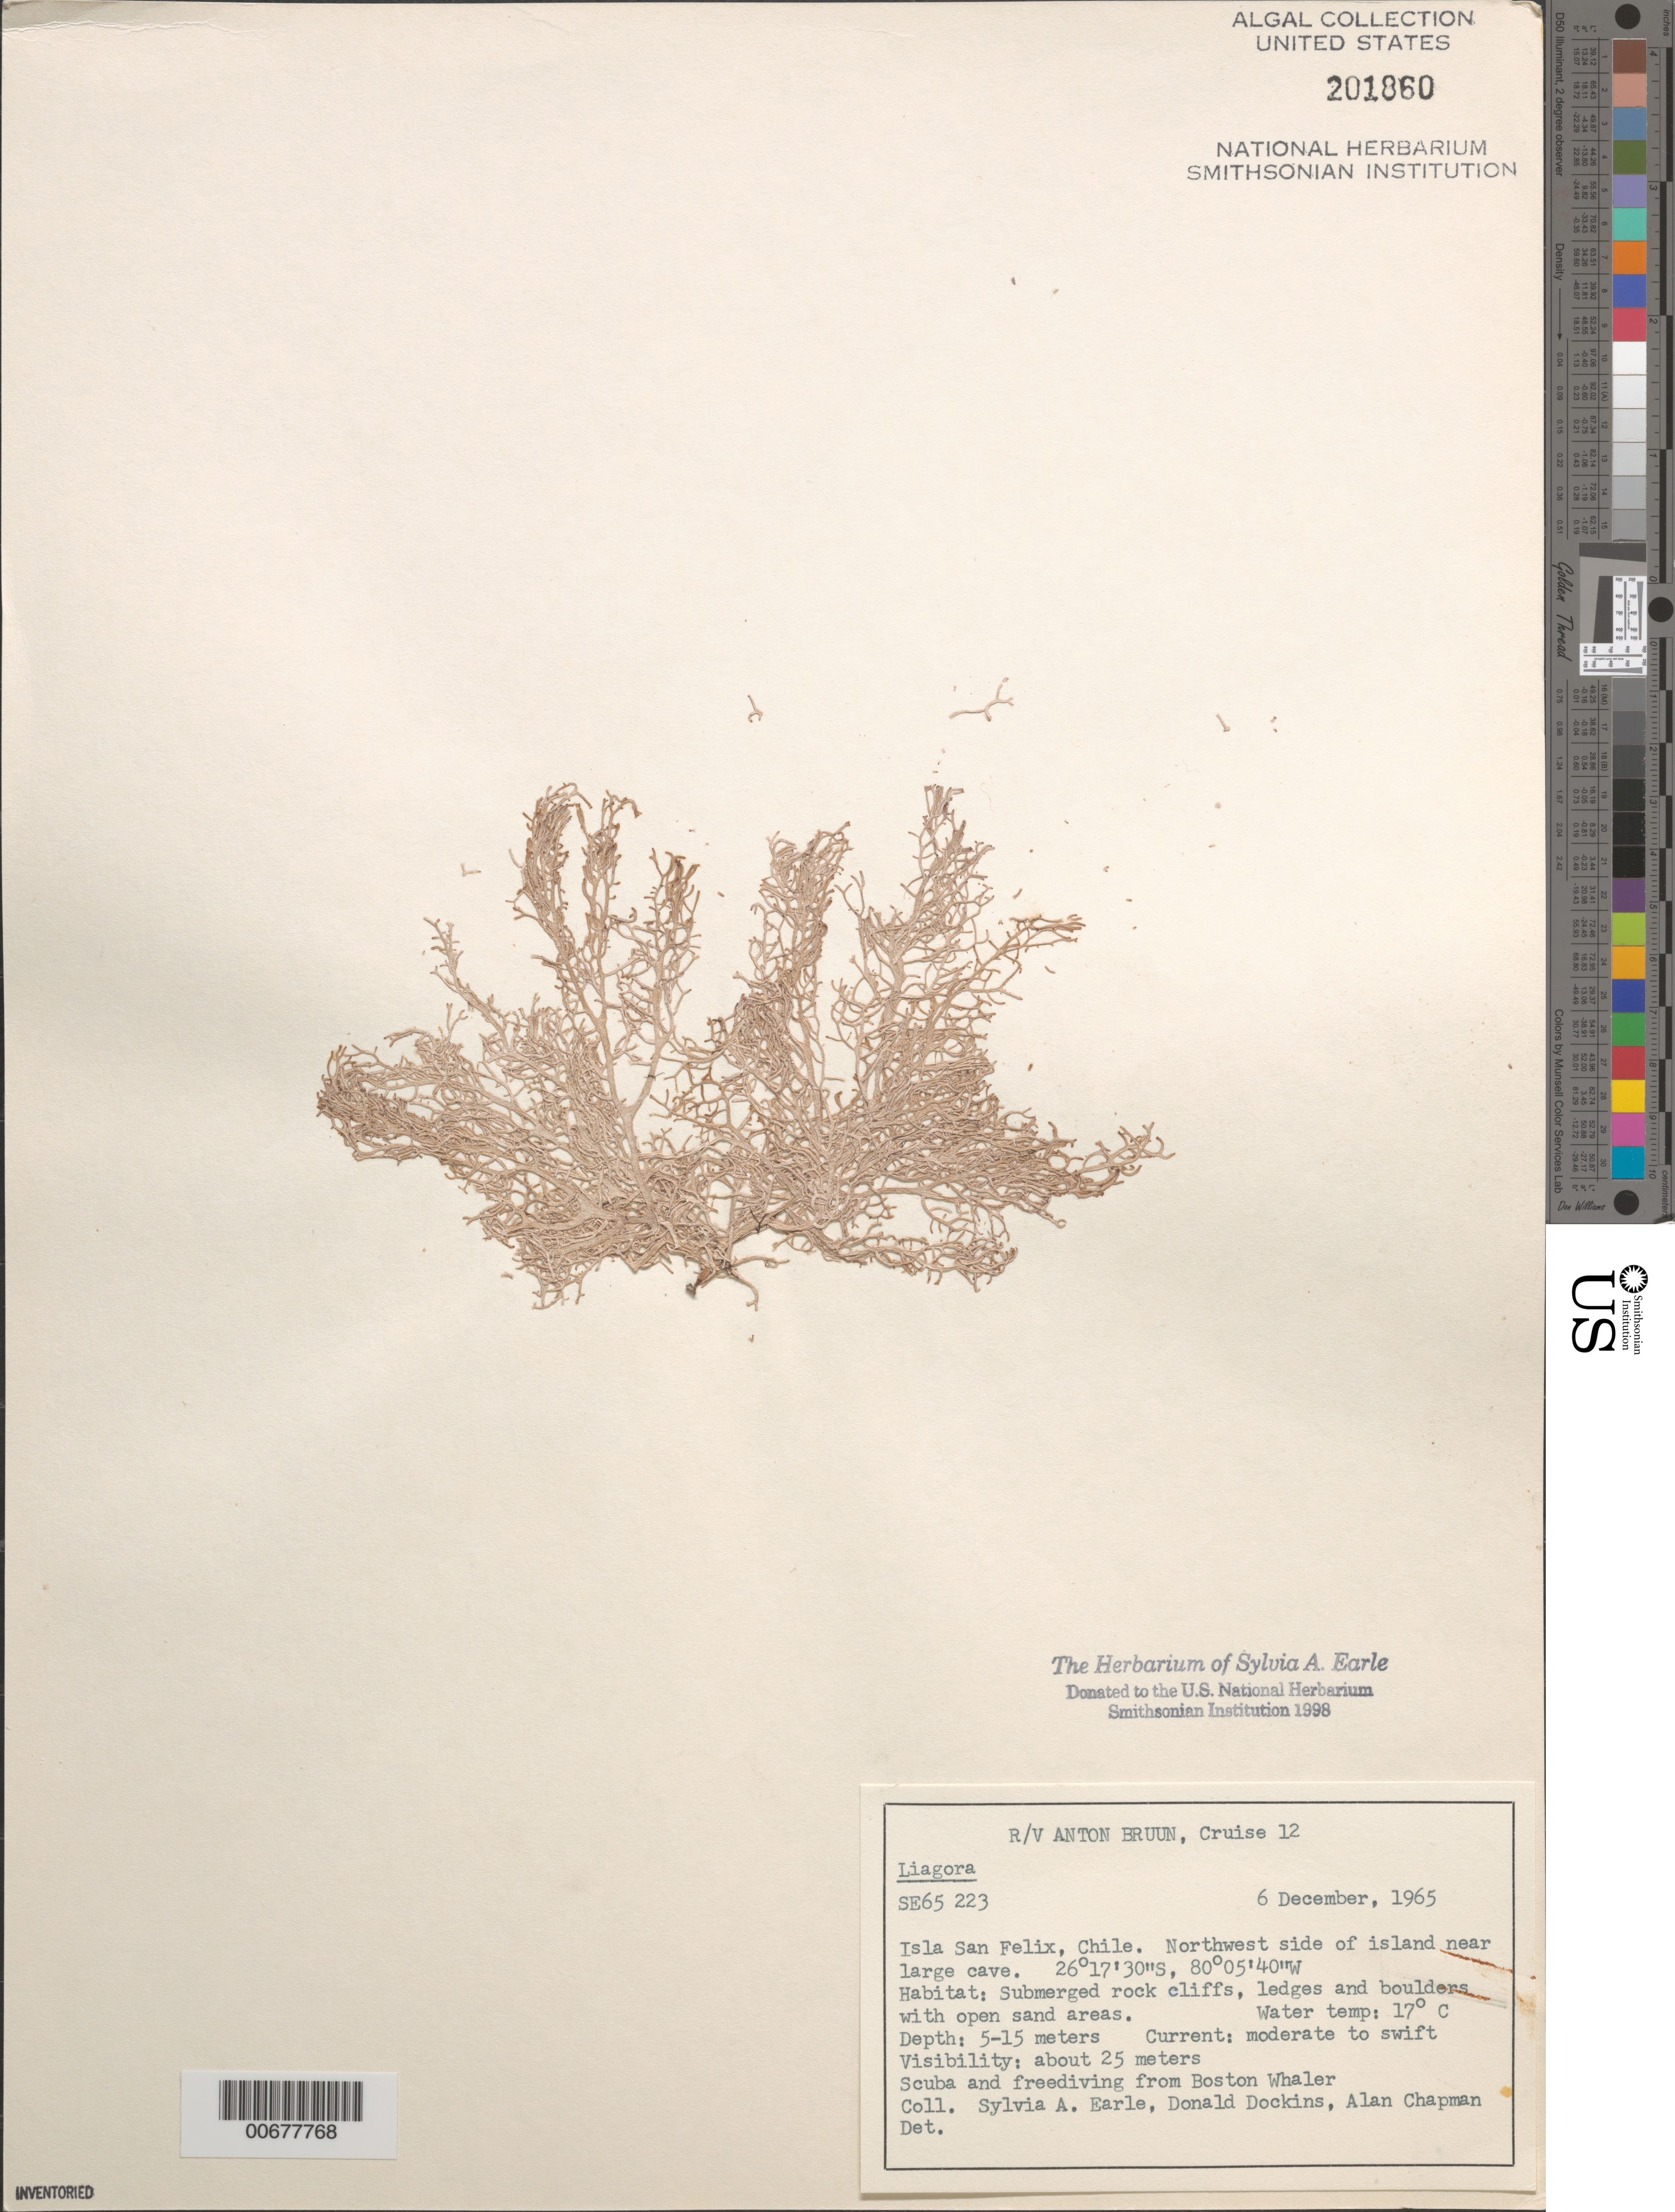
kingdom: Plantae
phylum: Rhodophyta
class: Florideophyceae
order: Nemaliales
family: Liagoraceae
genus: Liagora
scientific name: Liagora sp.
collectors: S. A. Earle, D. Dockins & A. Chapman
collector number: SE 65223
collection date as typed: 06 Dec 1965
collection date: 1965-12-06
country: Chile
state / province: Atacama (III)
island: Isla San Felix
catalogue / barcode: US 201860